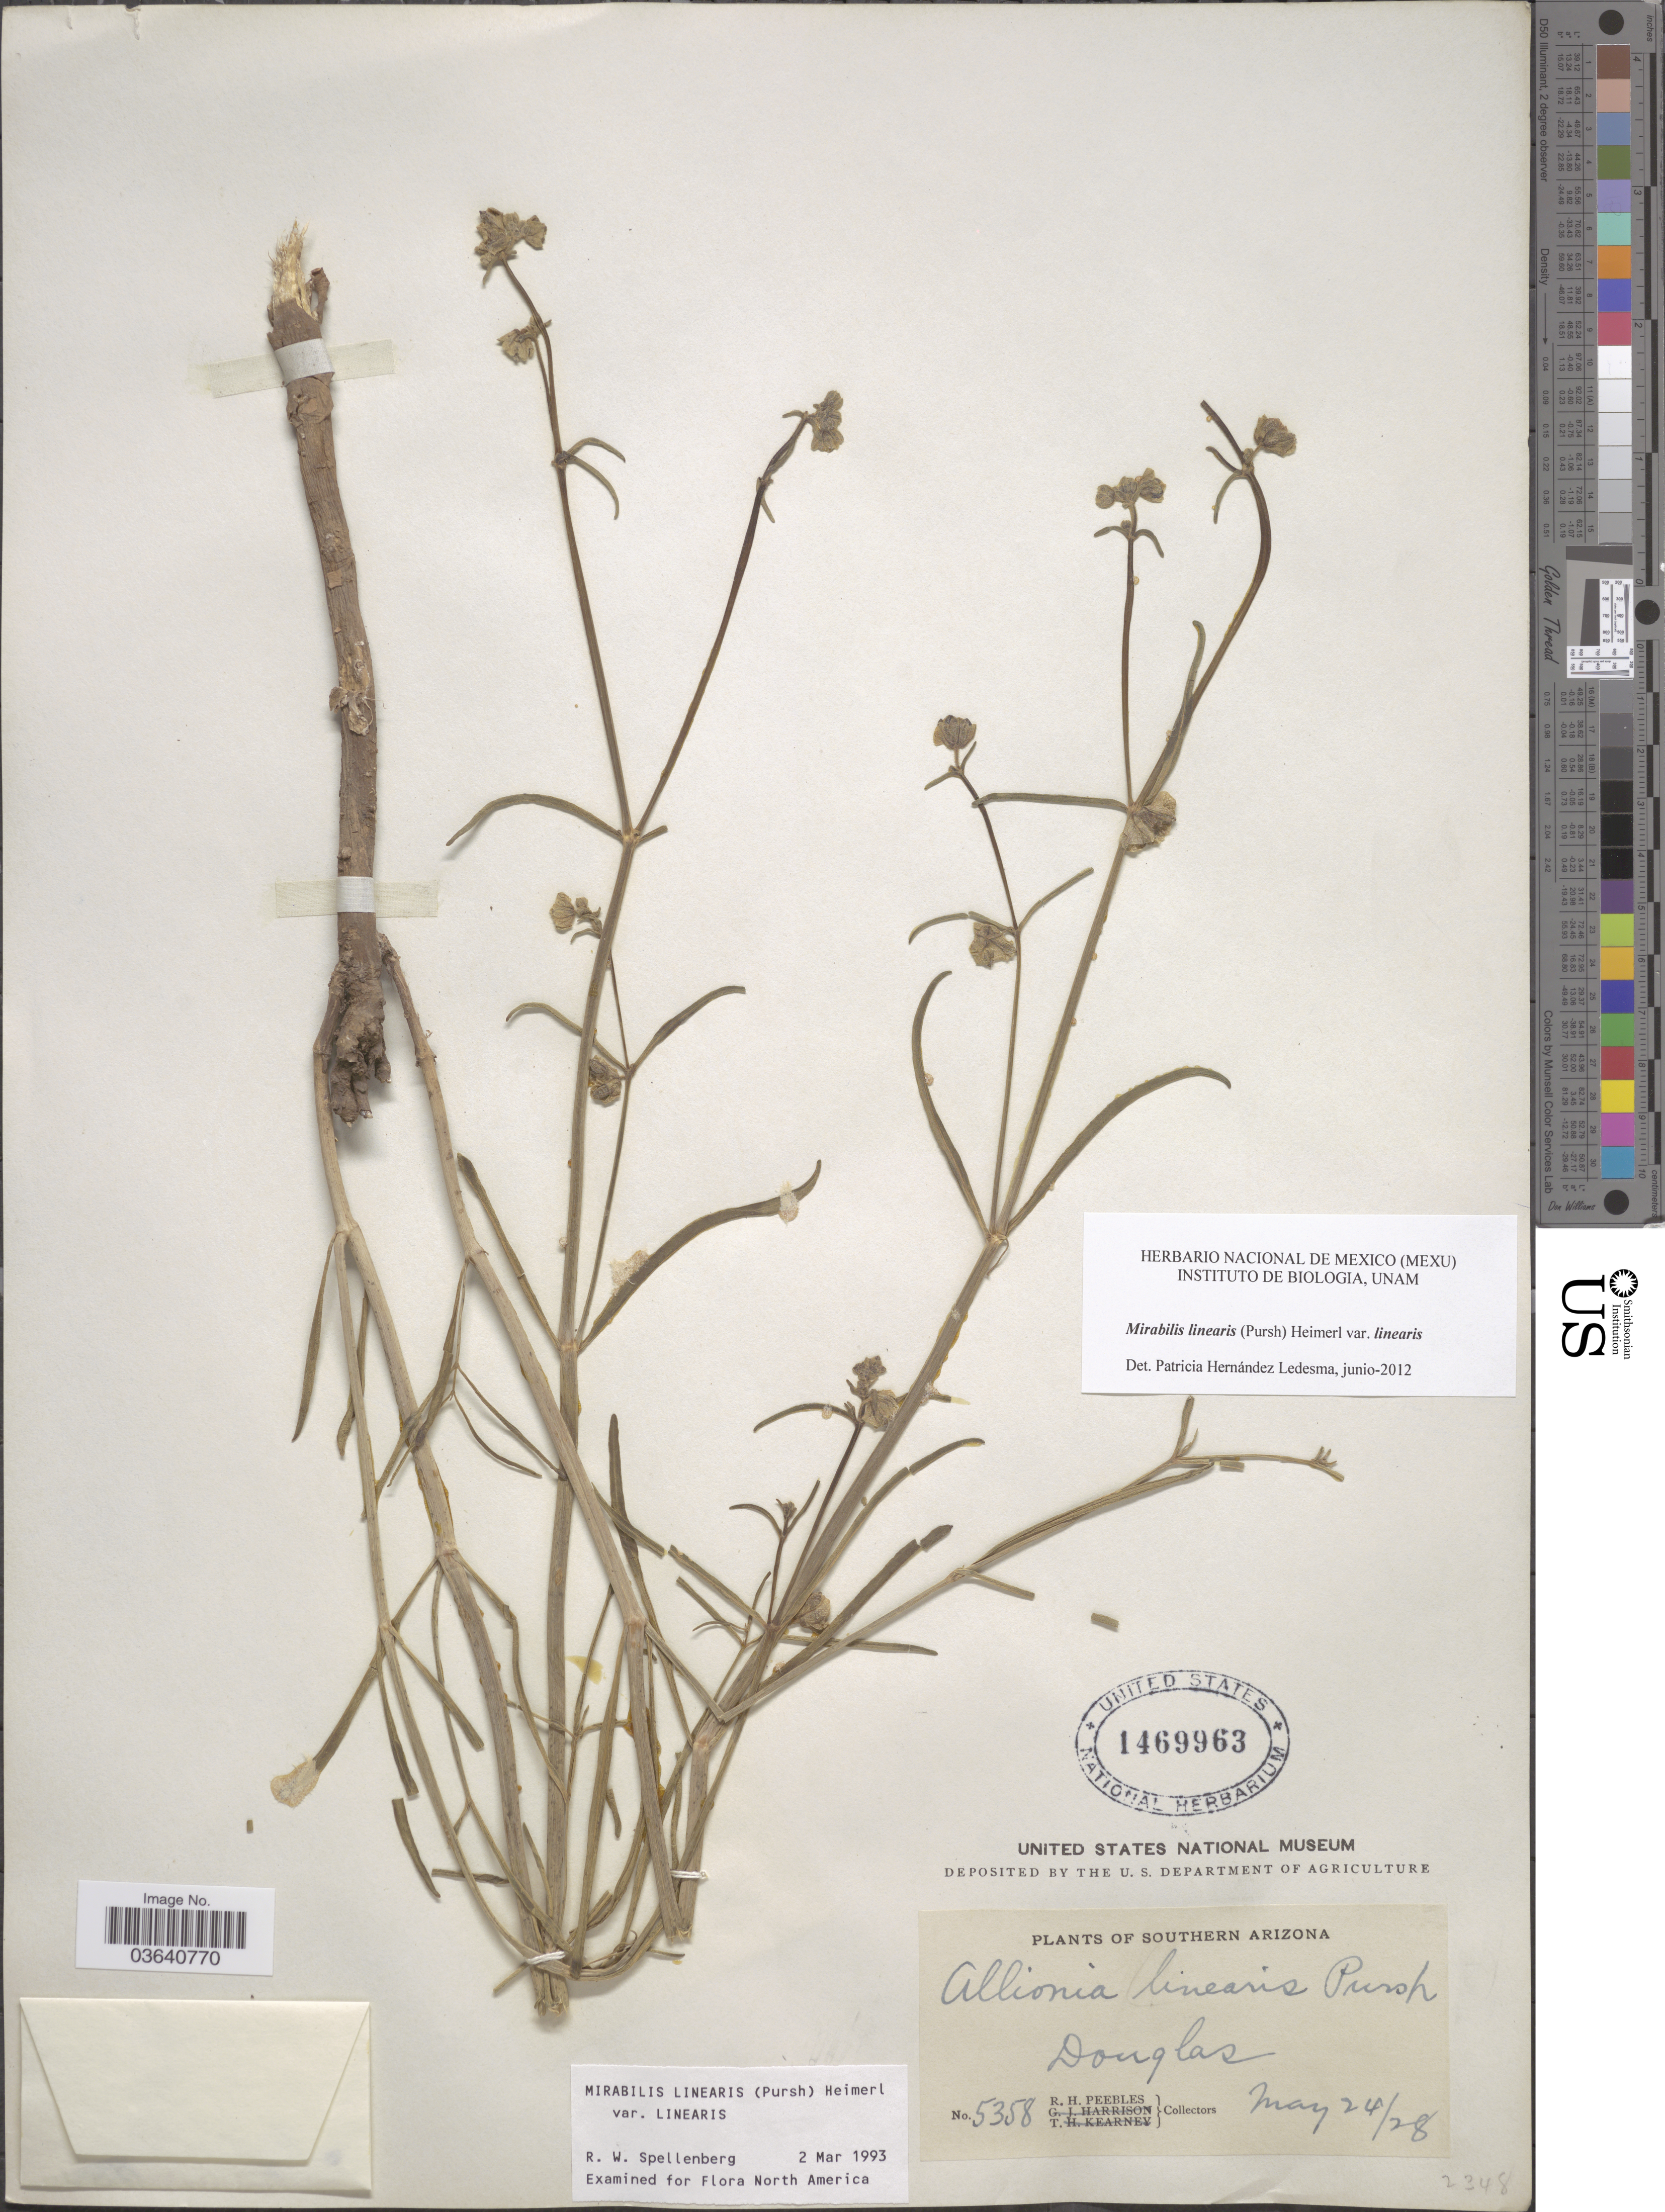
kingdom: Plantae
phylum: Tracheophyta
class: Magnoliopsida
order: Caryophyllales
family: Nyctaginaceae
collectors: R. H. Peebles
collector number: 5358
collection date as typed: Transcribed d/m/y: 24/5/28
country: United States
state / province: Arizona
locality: Southern Arizona. Douglas.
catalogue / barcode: US 1469963